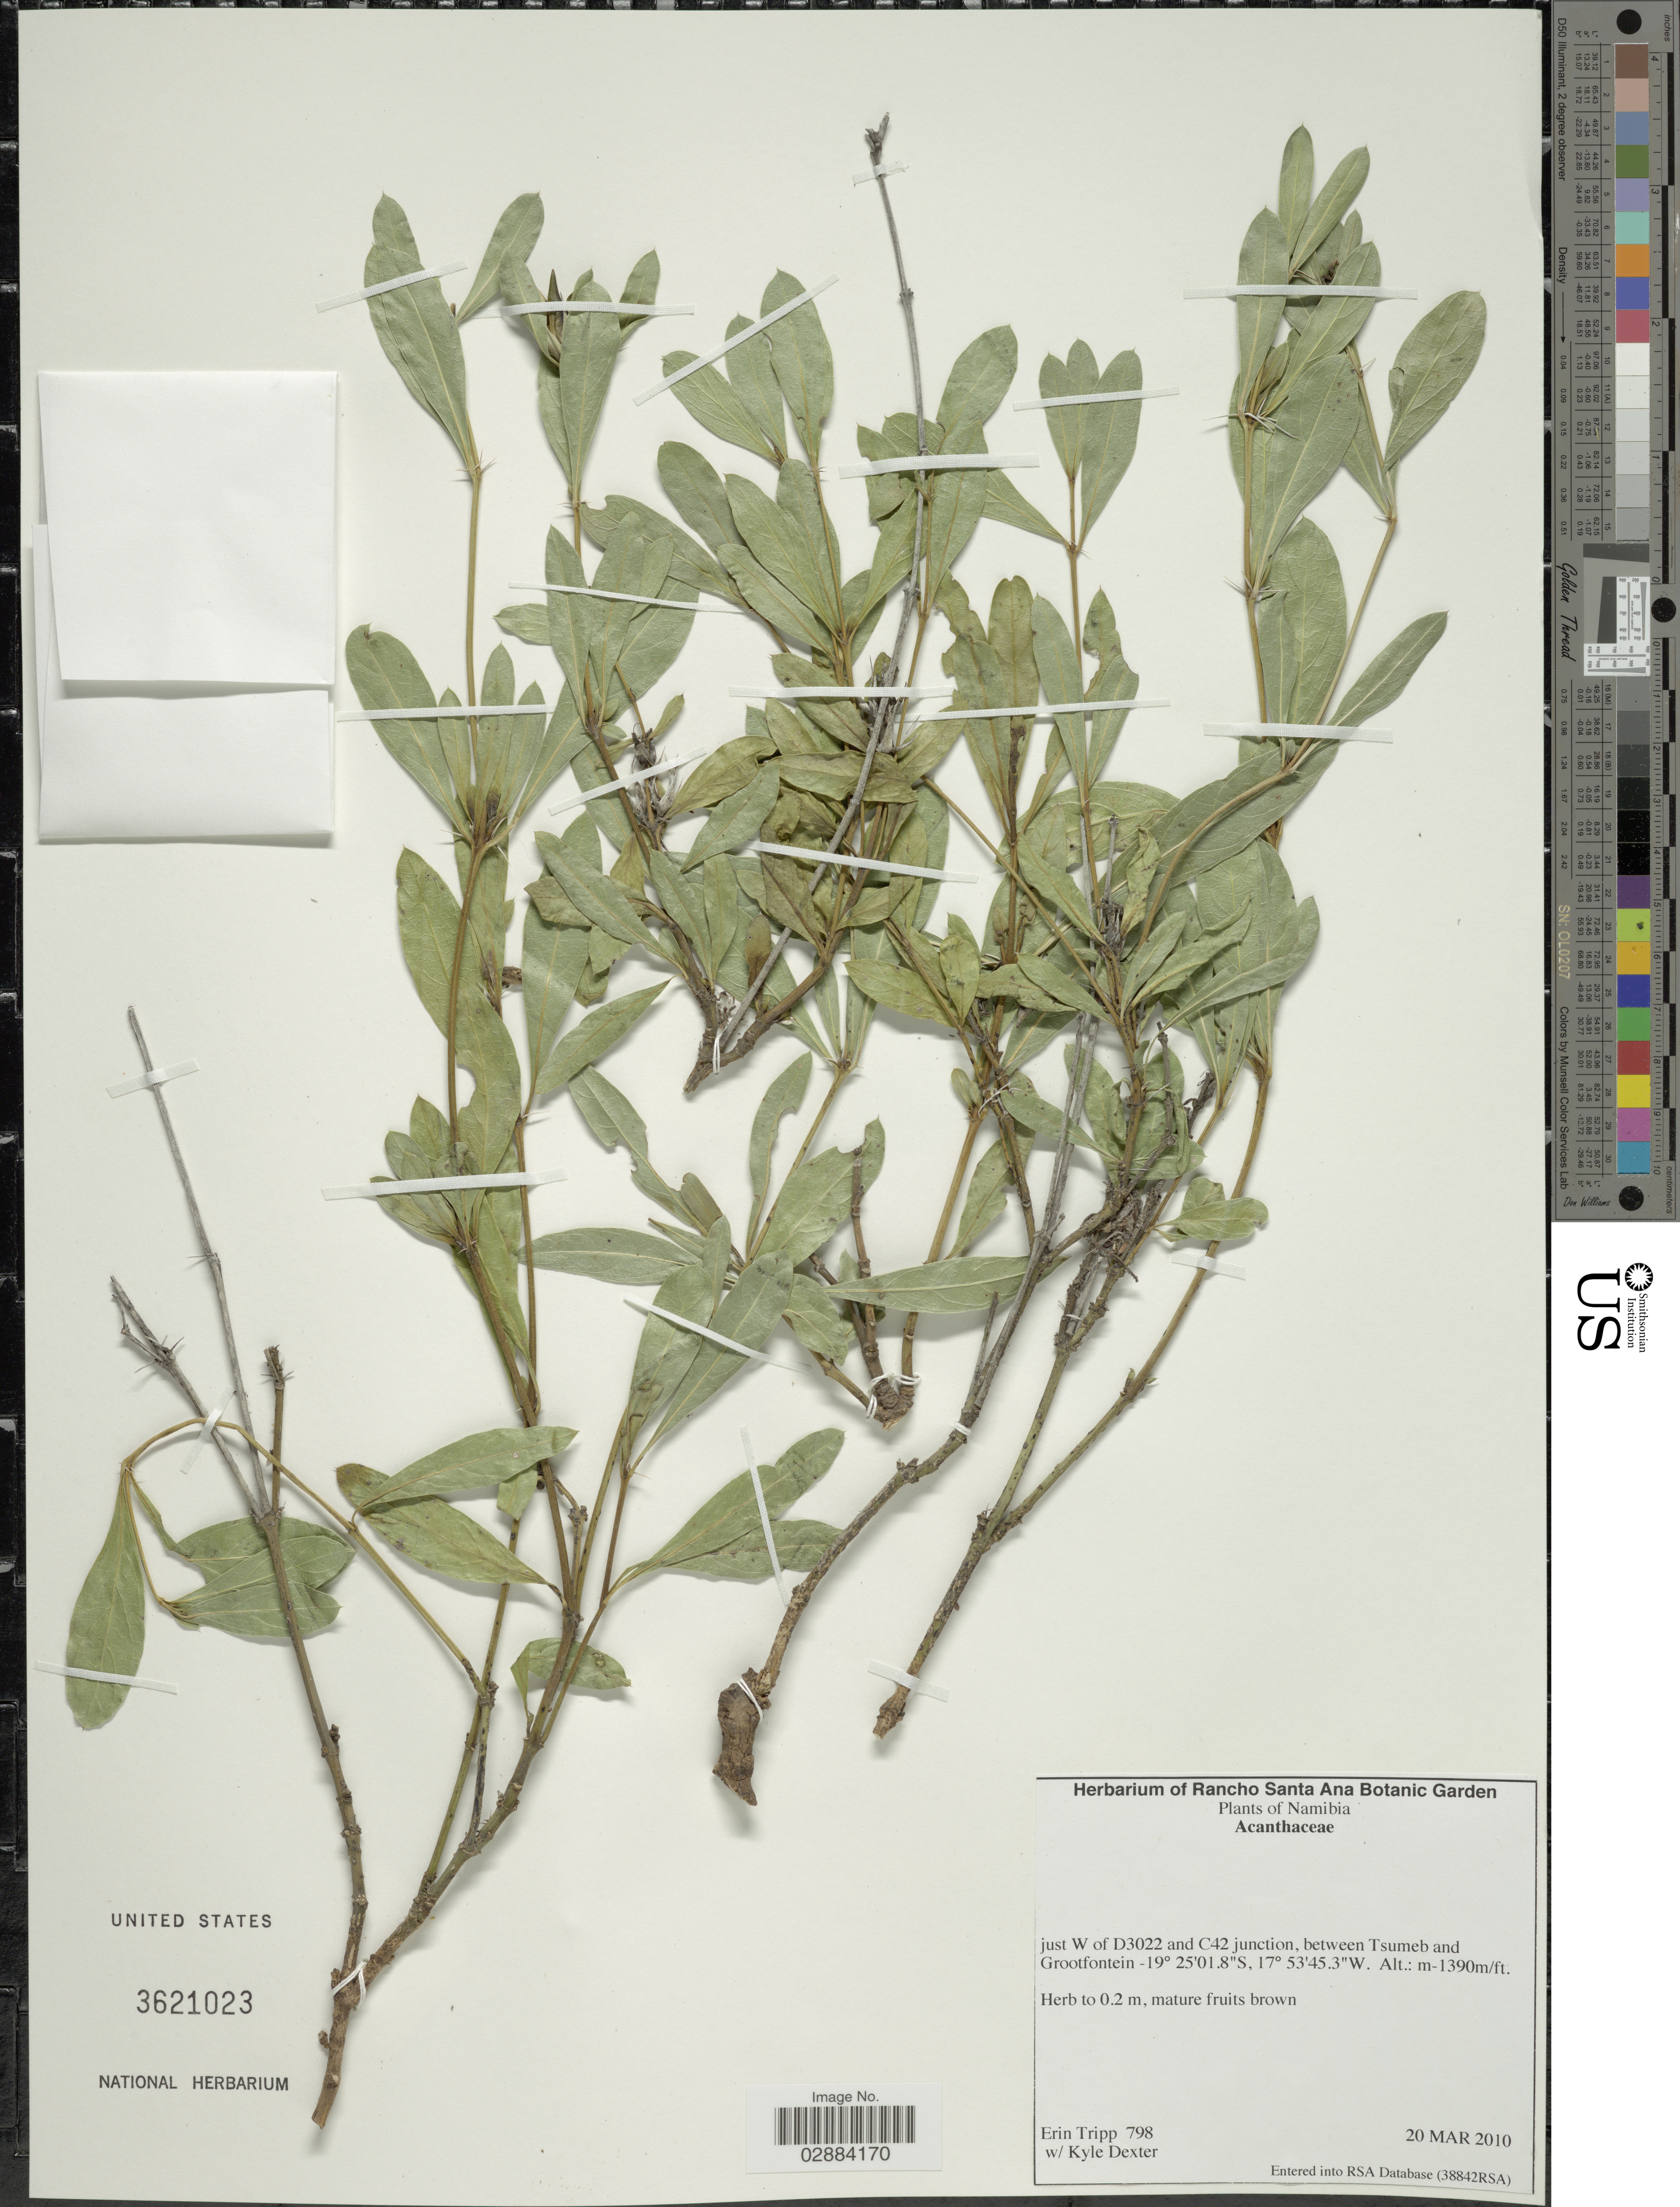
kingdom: Plantae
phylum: Tracheophyta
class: Magnoliopsida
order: Lamiales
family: Acanthaceae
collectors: E. Tripp & K. Dexter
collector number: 798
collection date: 2010-03-20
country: Namibia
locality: Just W of D3022 and C42 junction, between Tsumeb and Grootfontein.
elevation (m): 1390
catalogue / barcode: US 3621023